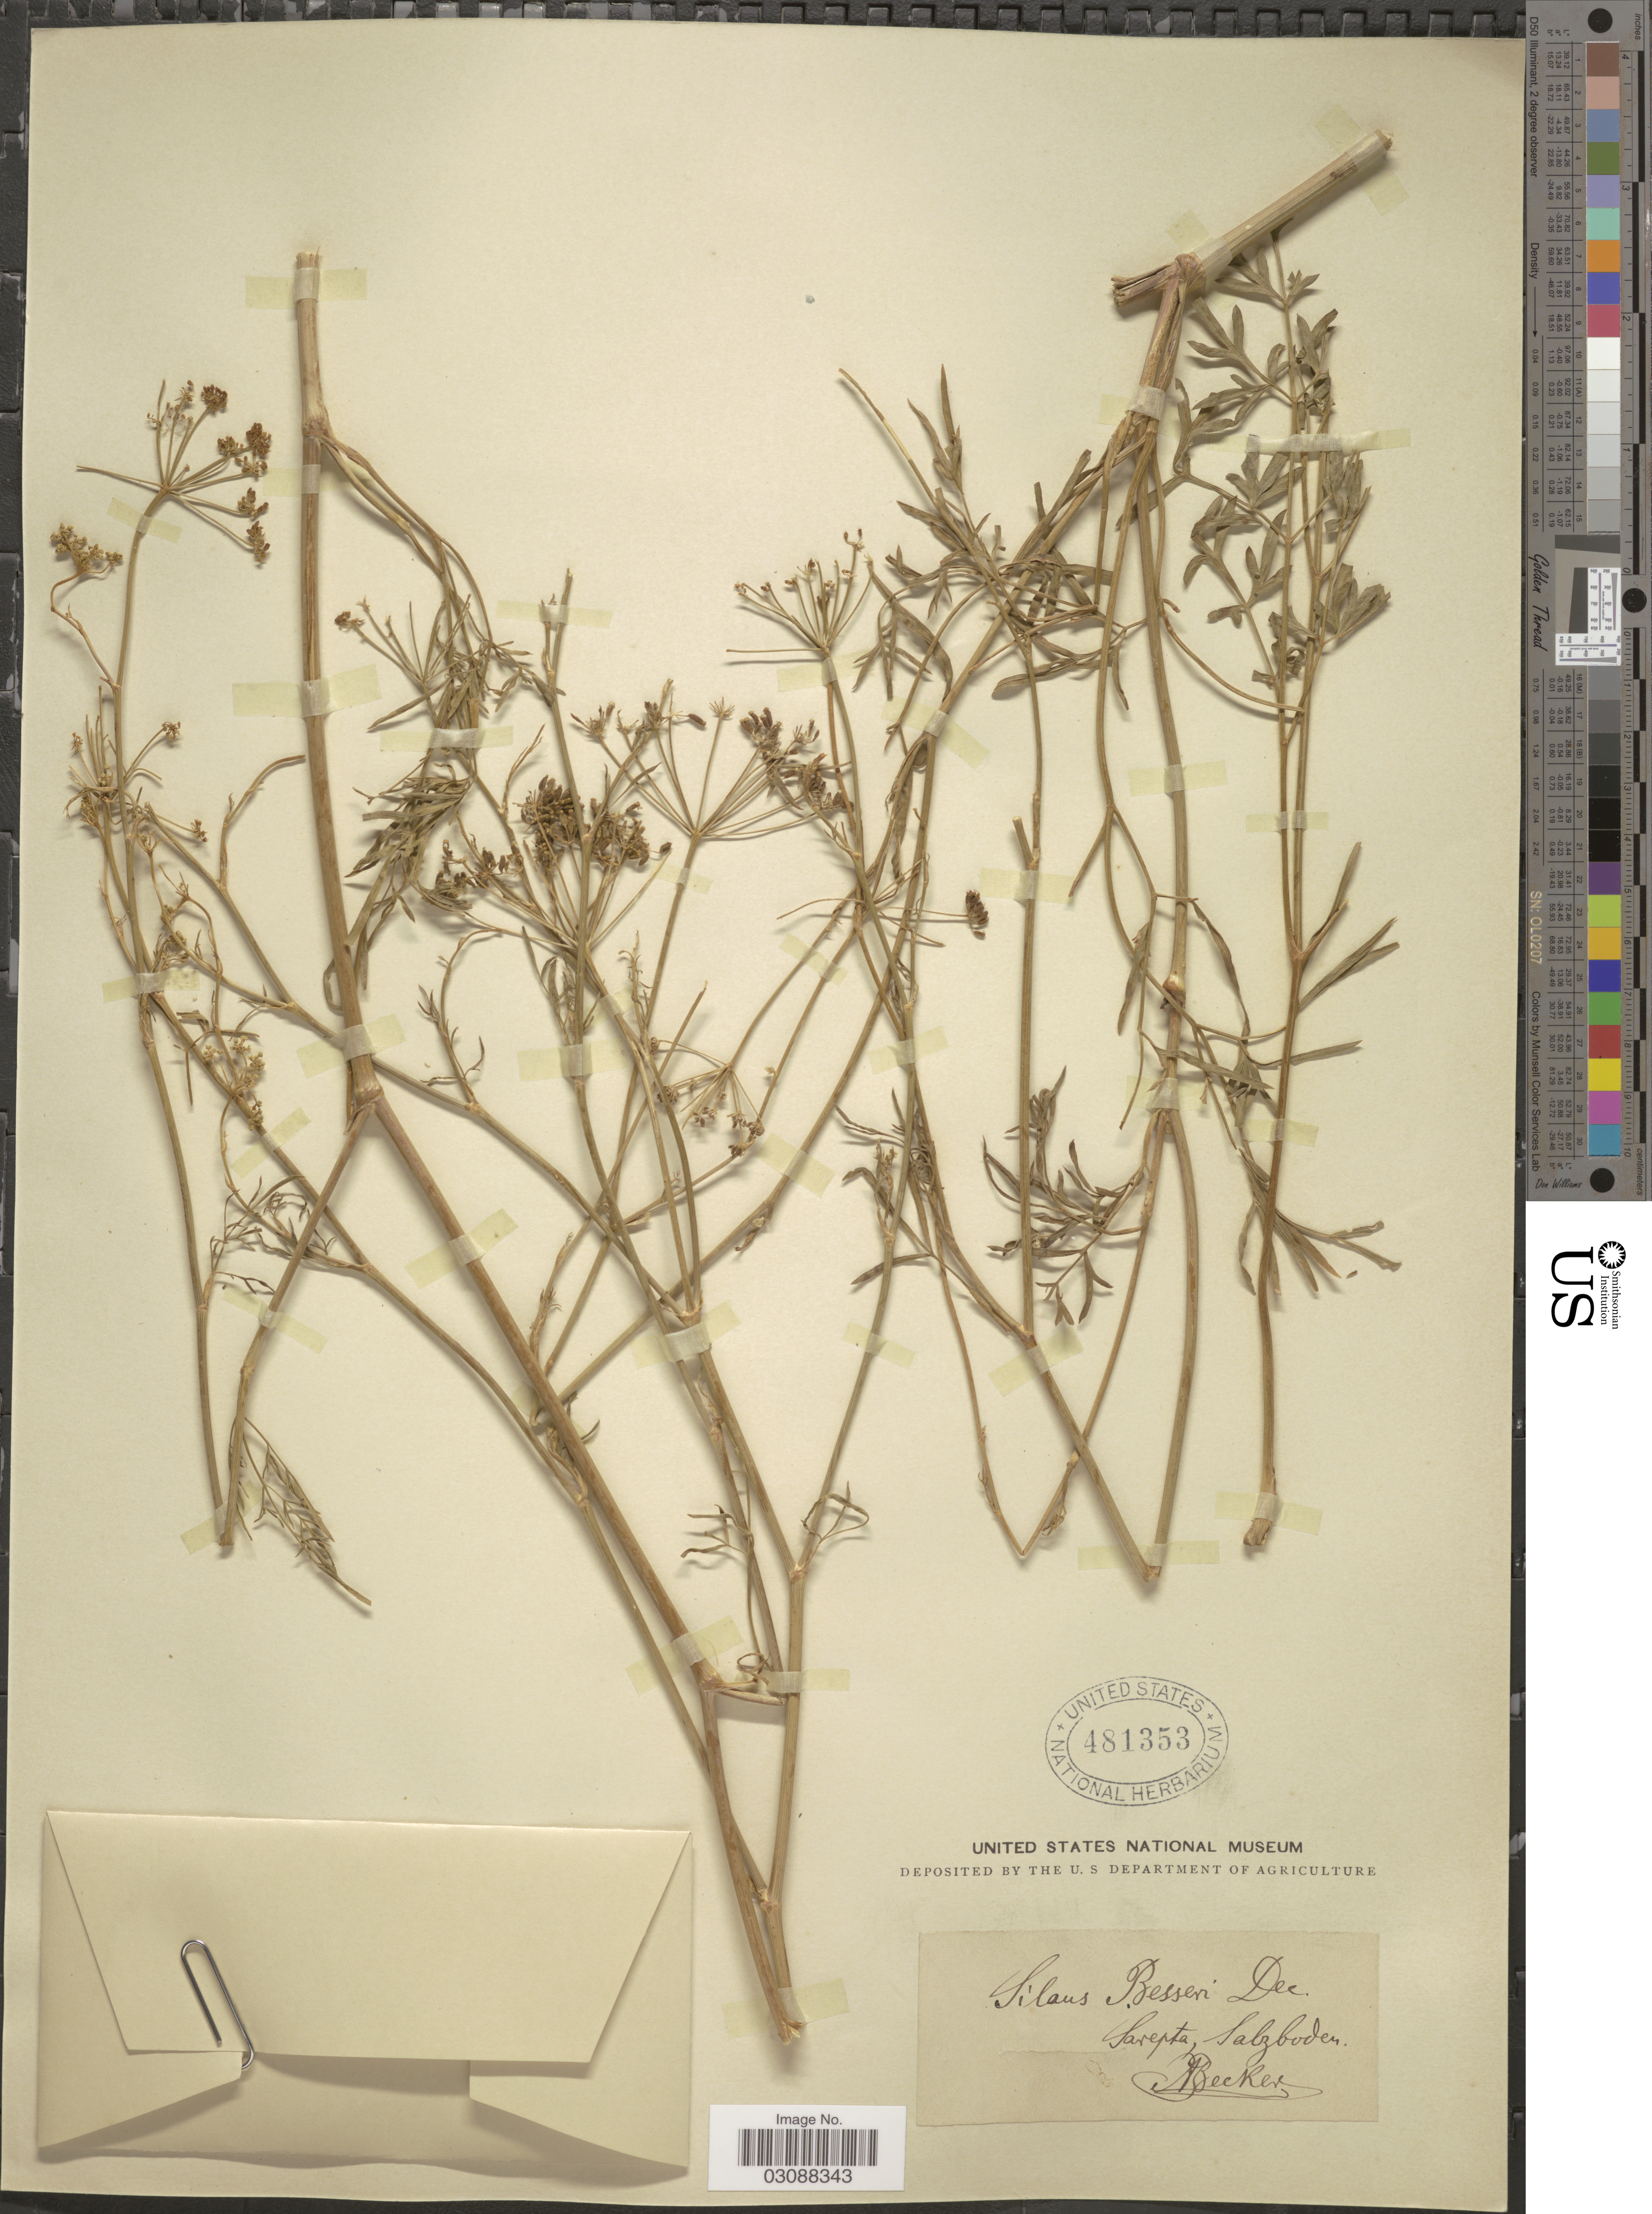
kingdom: Plantae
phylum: Tracheophyta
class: Magnoliopsida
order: Apiales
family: Apiaceae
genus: Silaus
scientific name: Silaus besseri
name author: DC.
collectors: A. Becker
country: Russian Federation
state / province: Volgograd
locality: Sarepta.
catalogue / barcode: US 481353